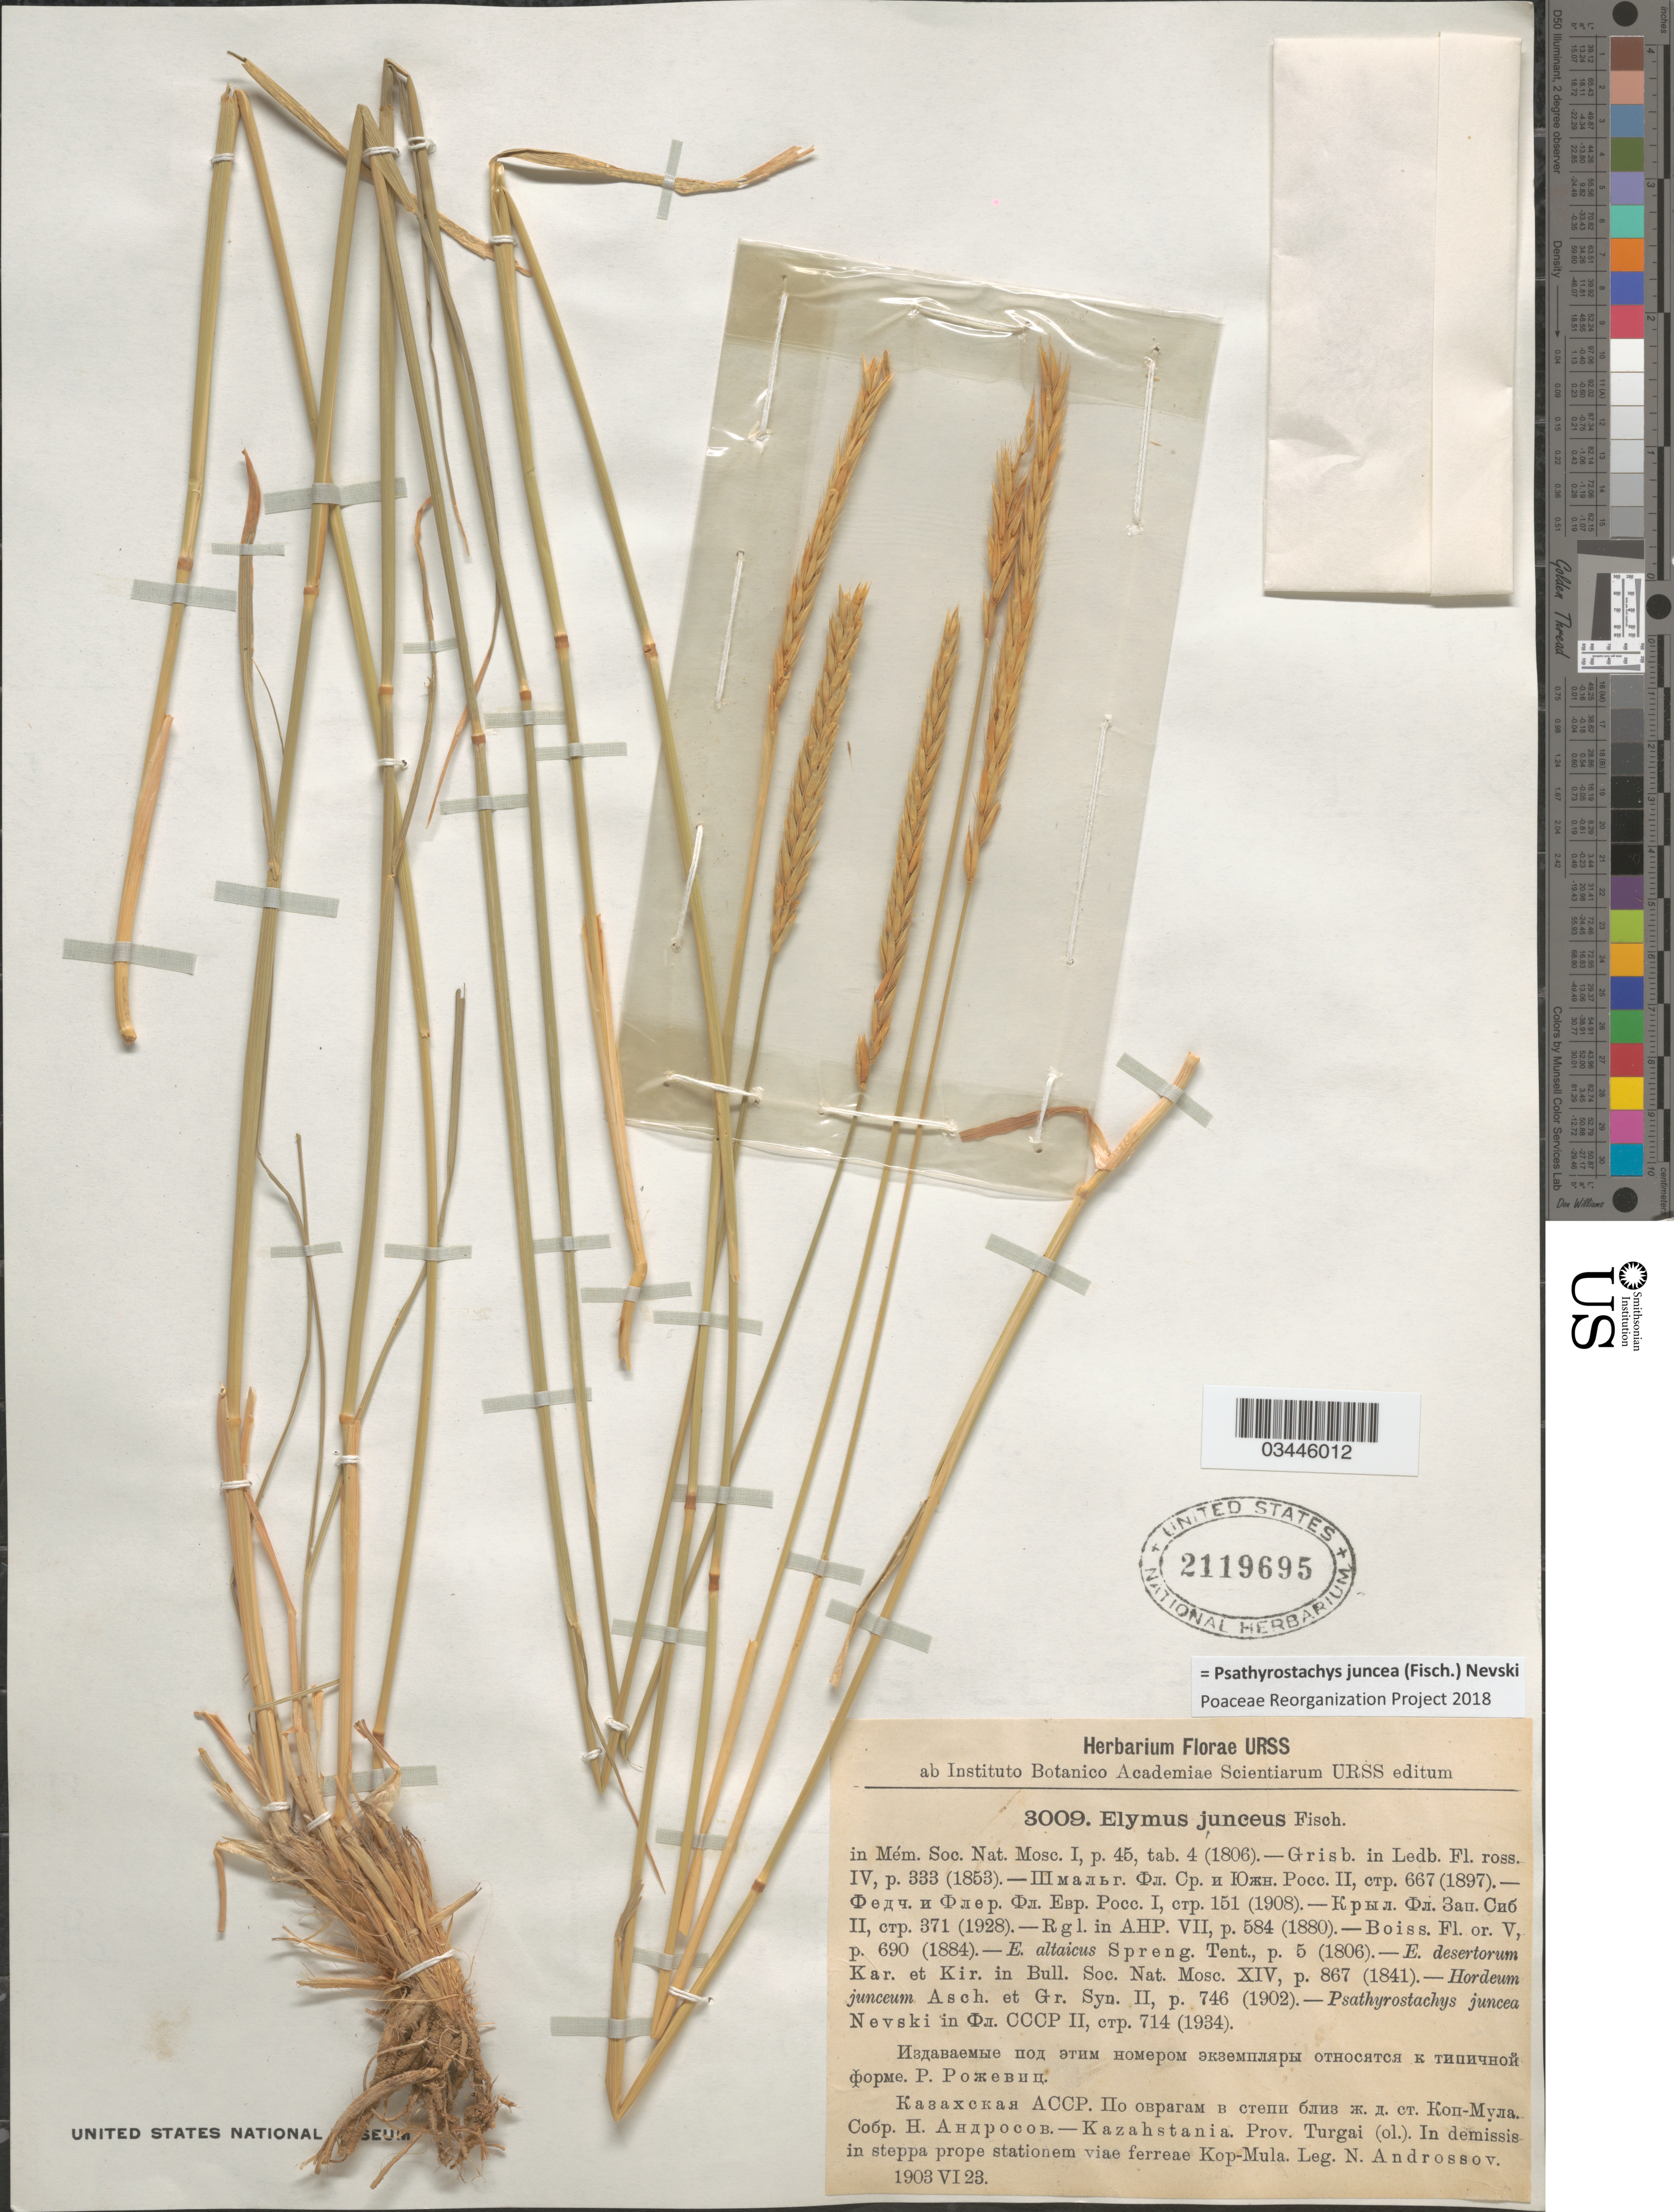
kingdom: Plantae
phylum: Tracheophyta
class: Liliopsida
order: Poales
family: Poaceae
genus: Psathyrostachys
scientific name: Psathyrostachys juncea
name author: (Fisch.) Nevki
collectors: N. Androssov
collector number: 3009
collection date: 1903-06-23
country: Kazakhstan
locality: Kazahstania. Prov. Turgai (ol.). In demissis in steppa prope stationem viae ferreae Kop-Mula.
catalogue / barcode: US 2119695